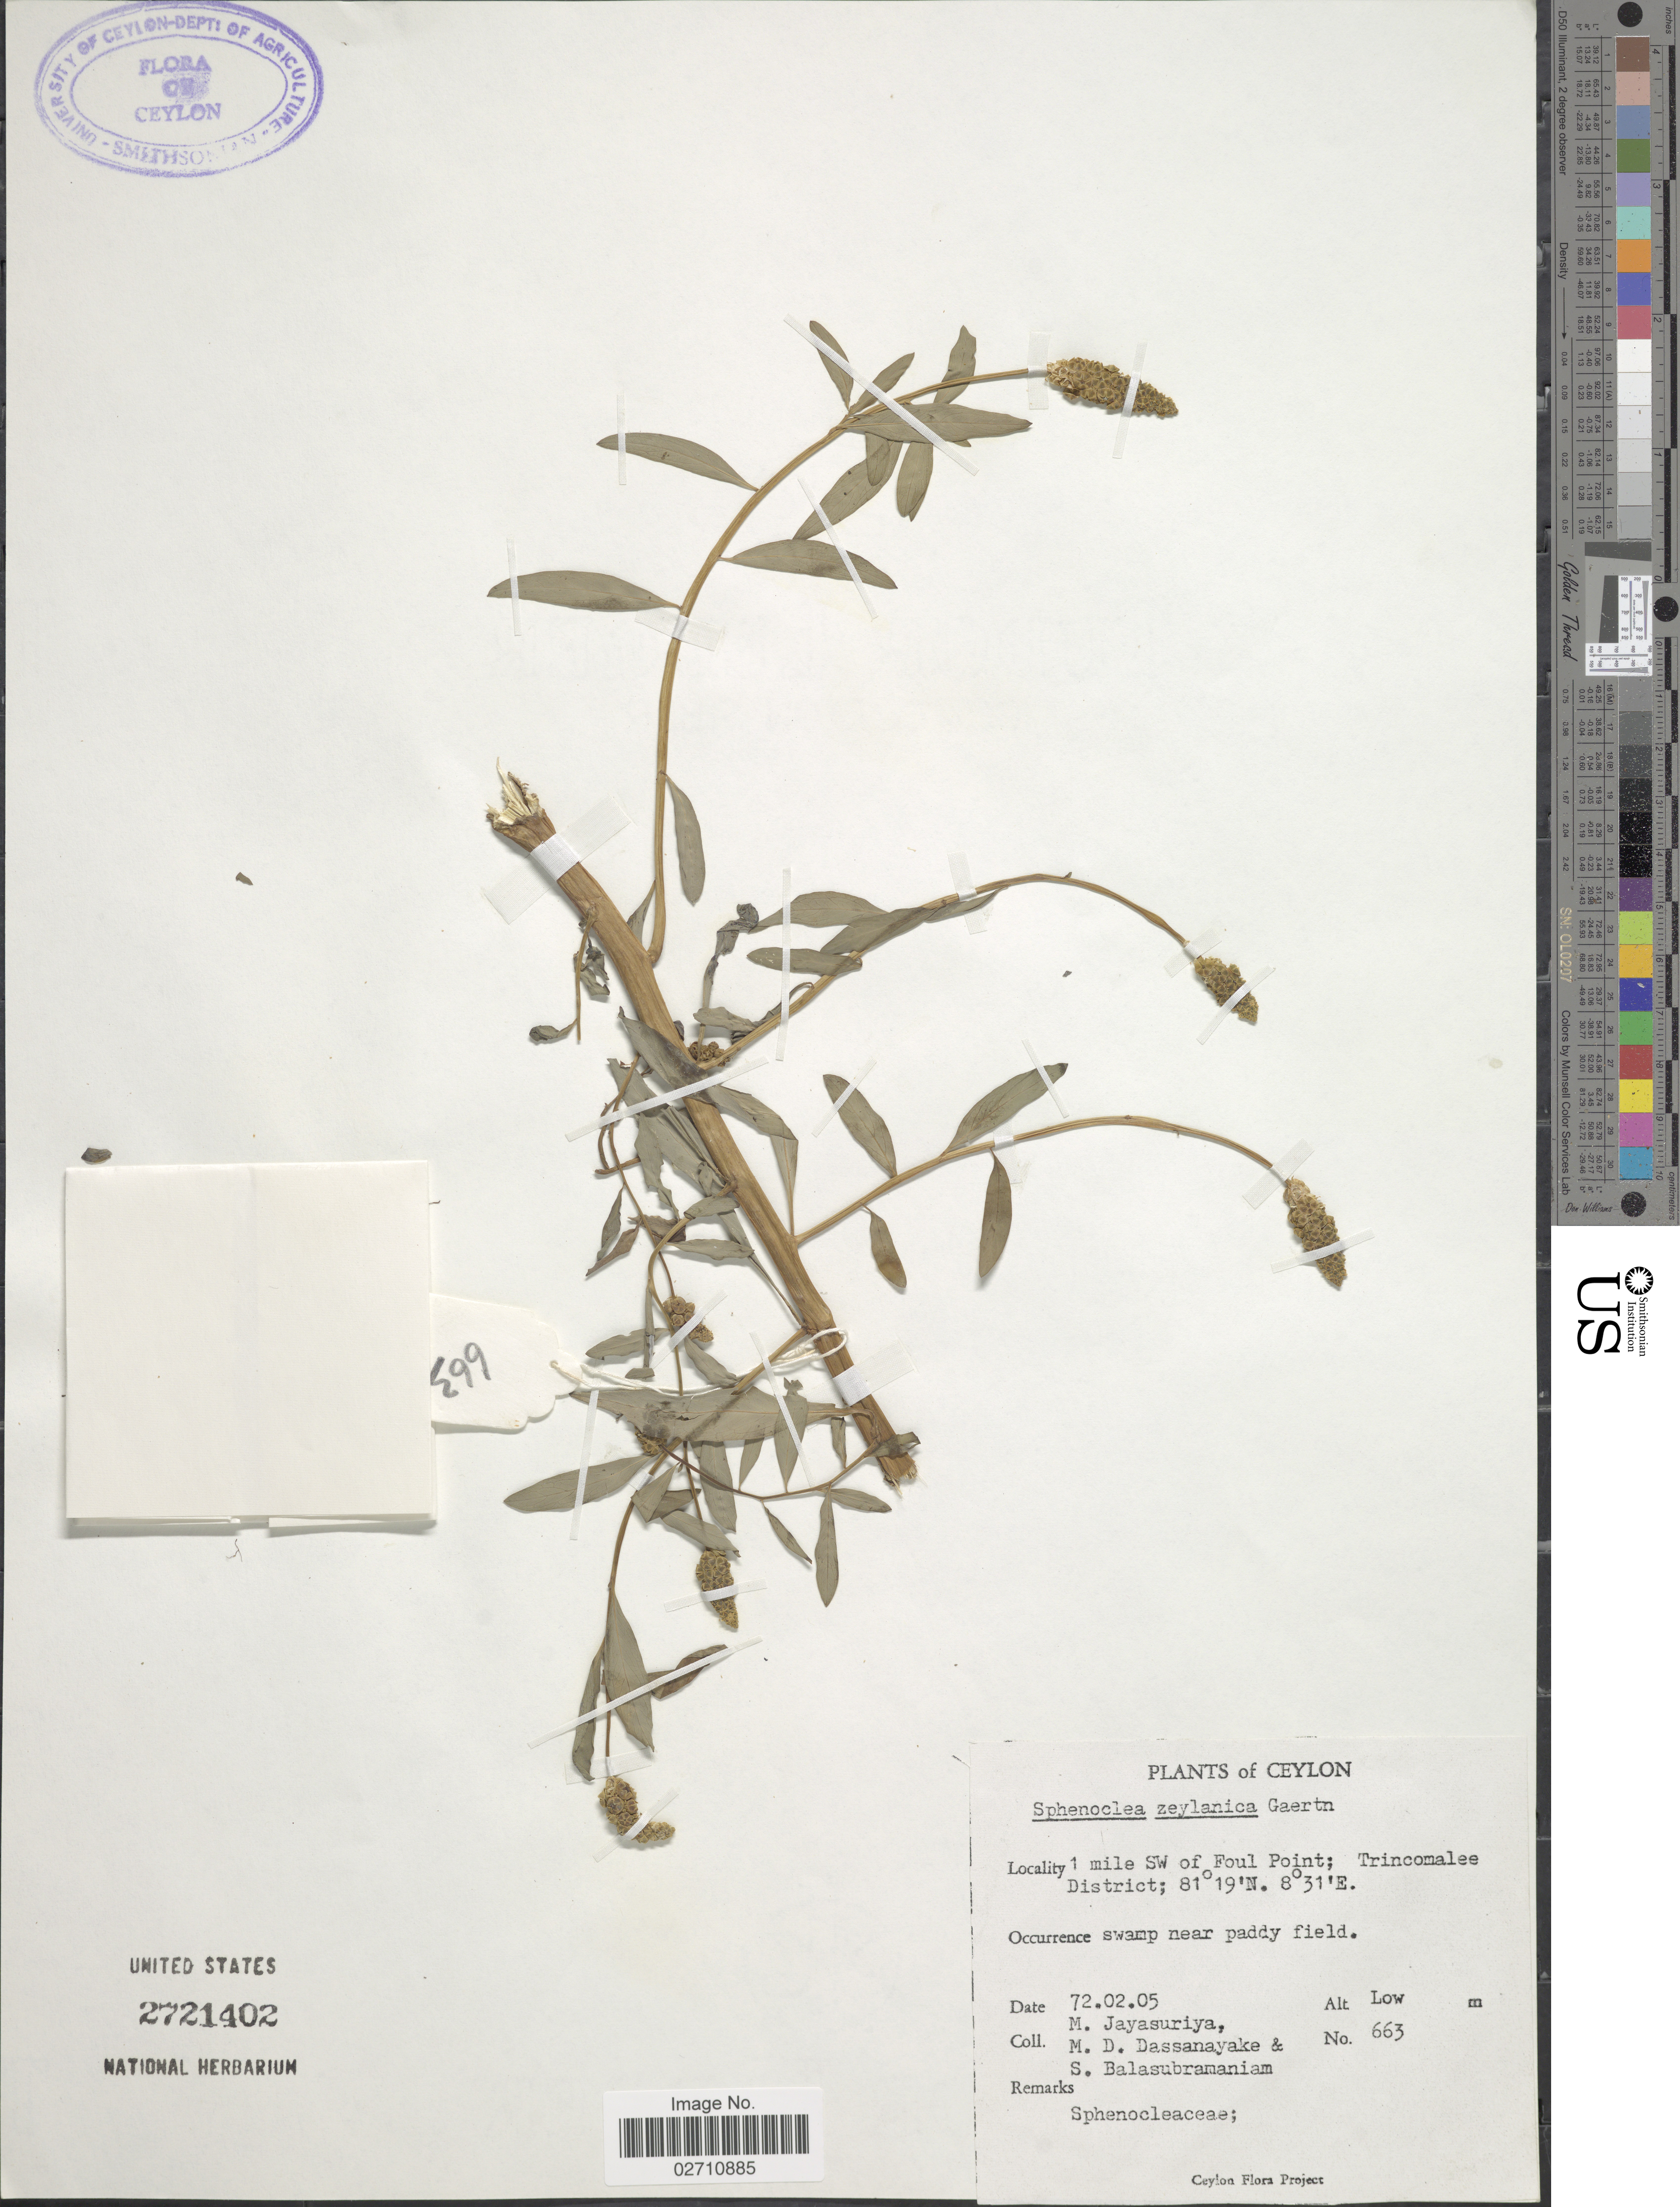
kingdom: Plantae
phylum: Tracheophyta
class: Magnoliopsida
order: Solanales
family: Sphenocleaceae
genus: Sphenoclea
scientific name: Sphenoclea zeylanica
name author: Gaertn.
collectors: M. Jayasuriya, M. D. Dassanayake & S. Balasubramaniam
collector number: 663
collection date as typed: Transcribed d/m/y: 5/2/72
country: Sri Lanka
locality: Ceylon. 1 mile SW of Foul Point; Trinicomalee District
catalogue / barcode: US 2721402